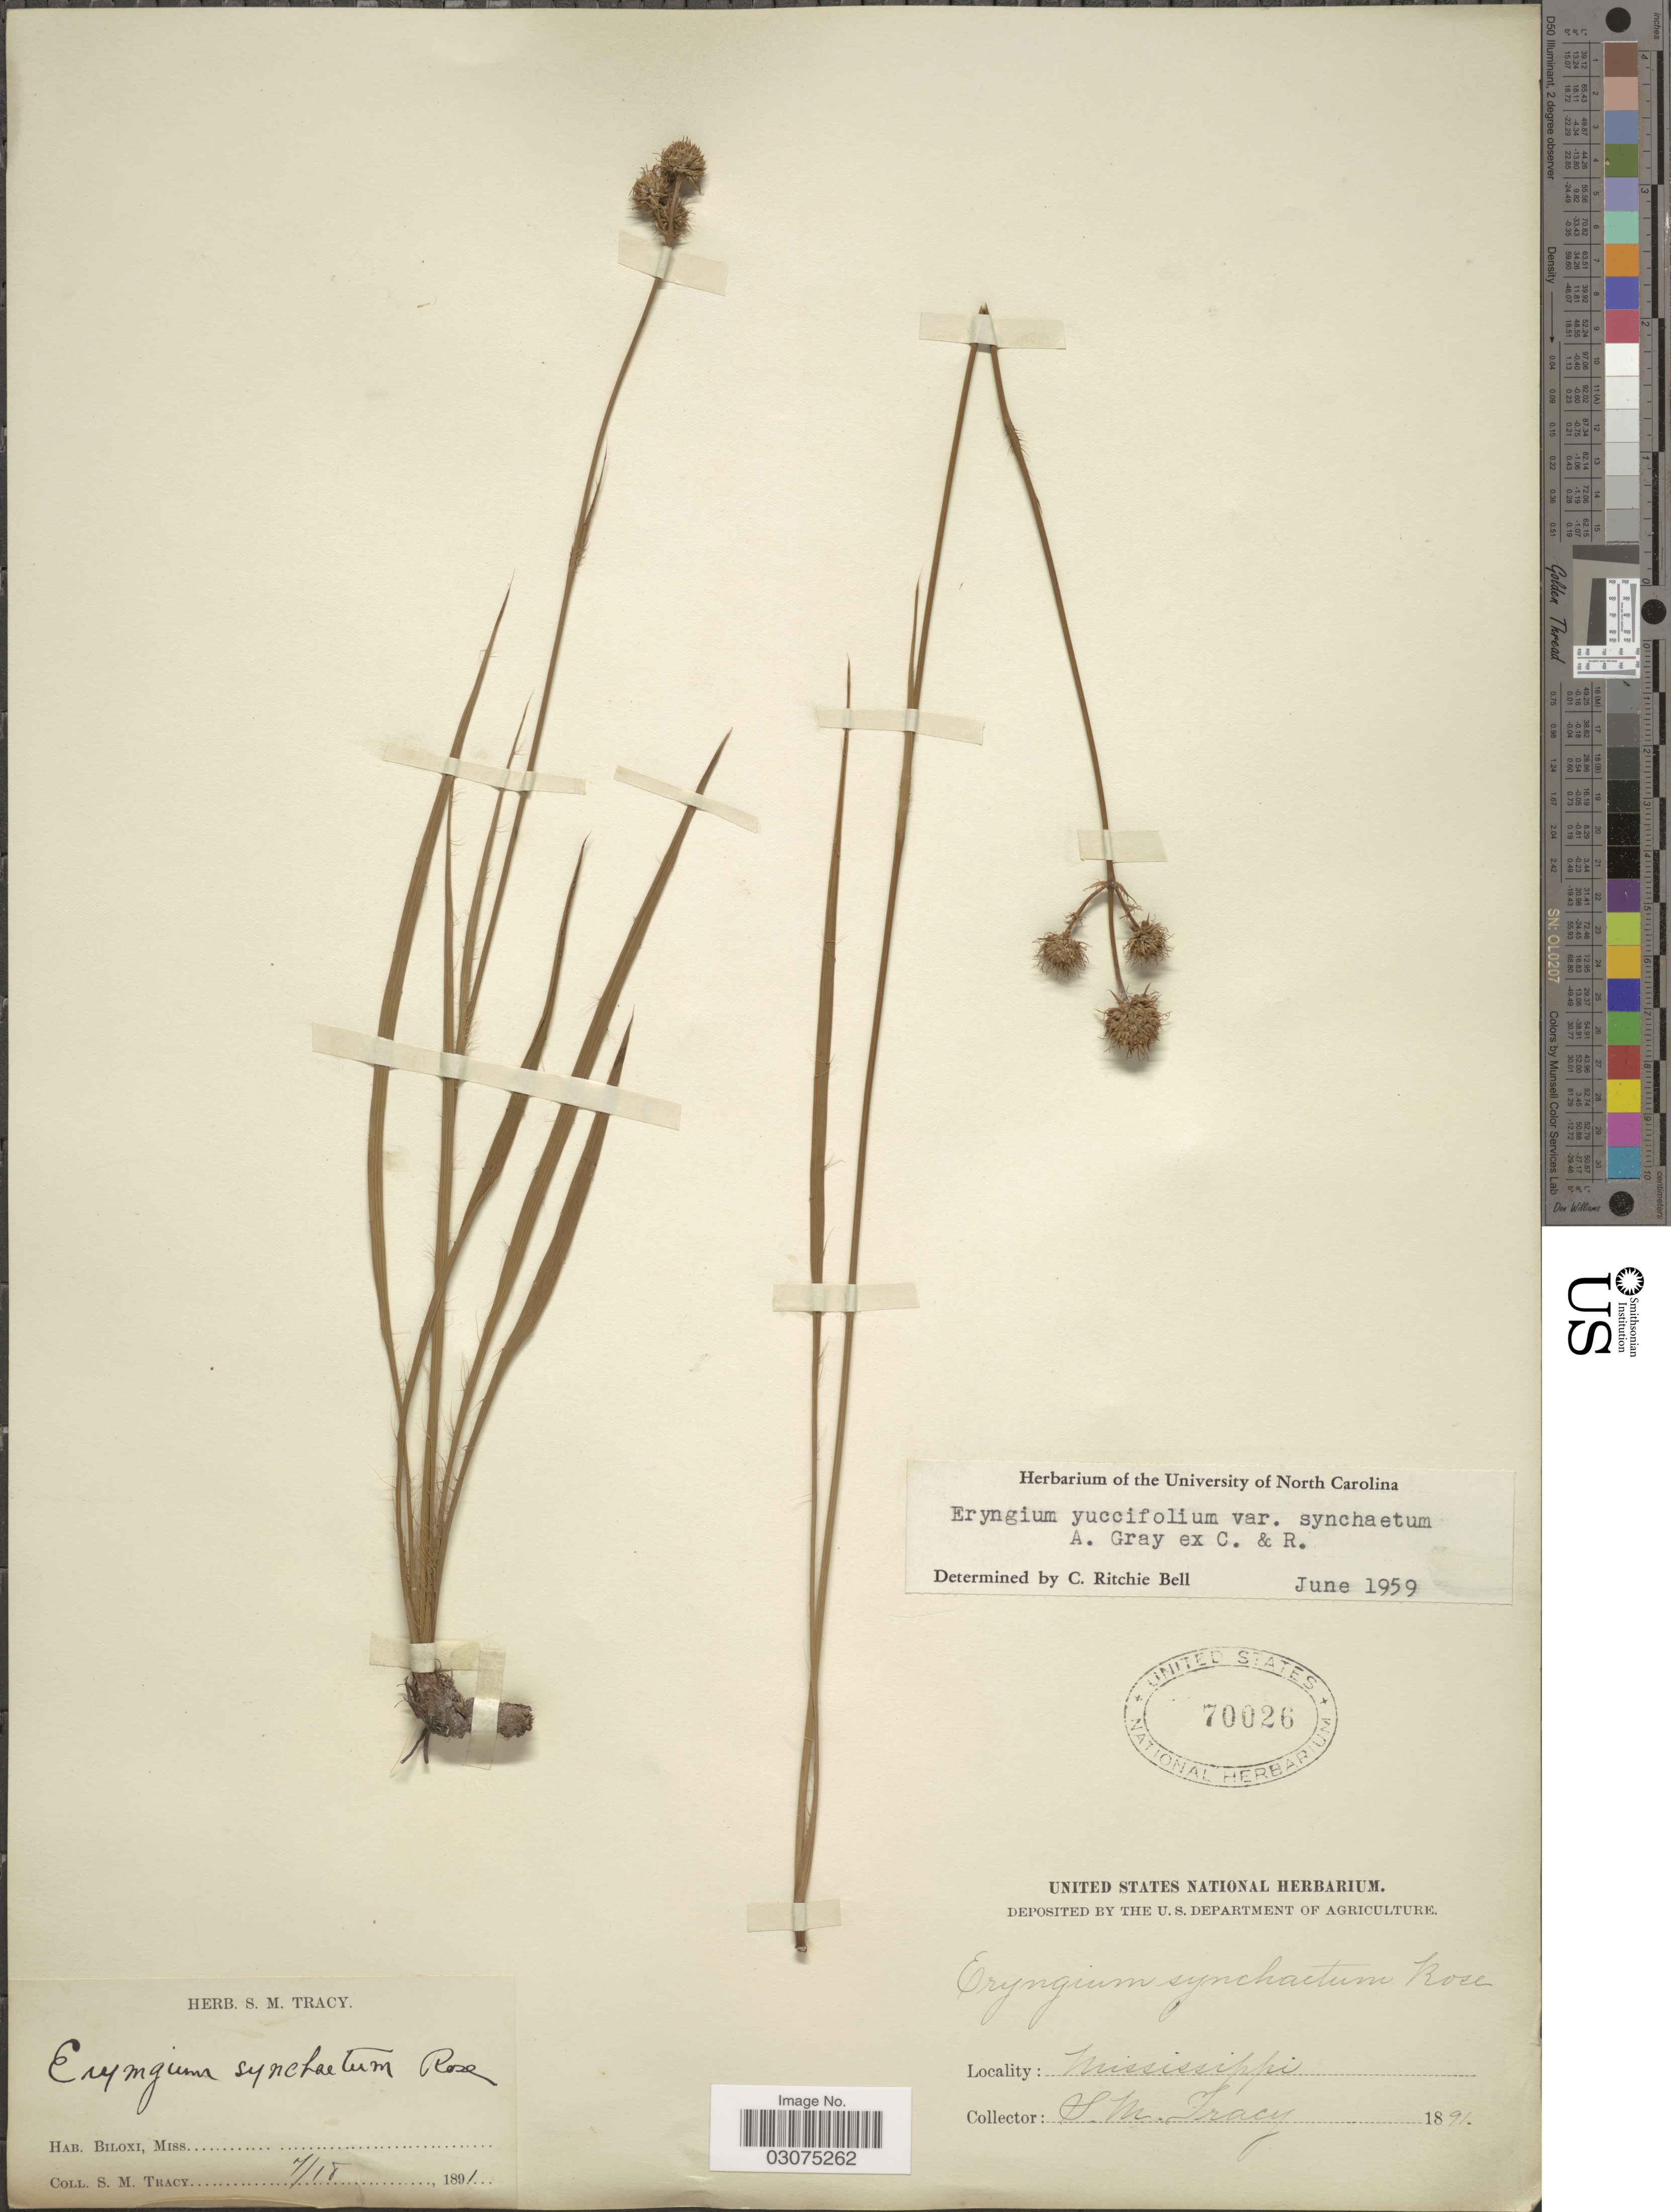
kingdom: Plantae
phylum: Tracheophyta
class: Magnoliopsida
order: Apiales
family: Apiaceae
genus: Eryngium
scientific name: Eryngium yuccifolium var. synchaetum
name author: A. Gray ex J.M. Coult. & Rose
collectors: S. M. Tracy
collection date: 1891-07-18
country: United States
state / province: Mississippi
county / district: Harrison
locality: Biloxi.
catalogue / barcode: US 70026